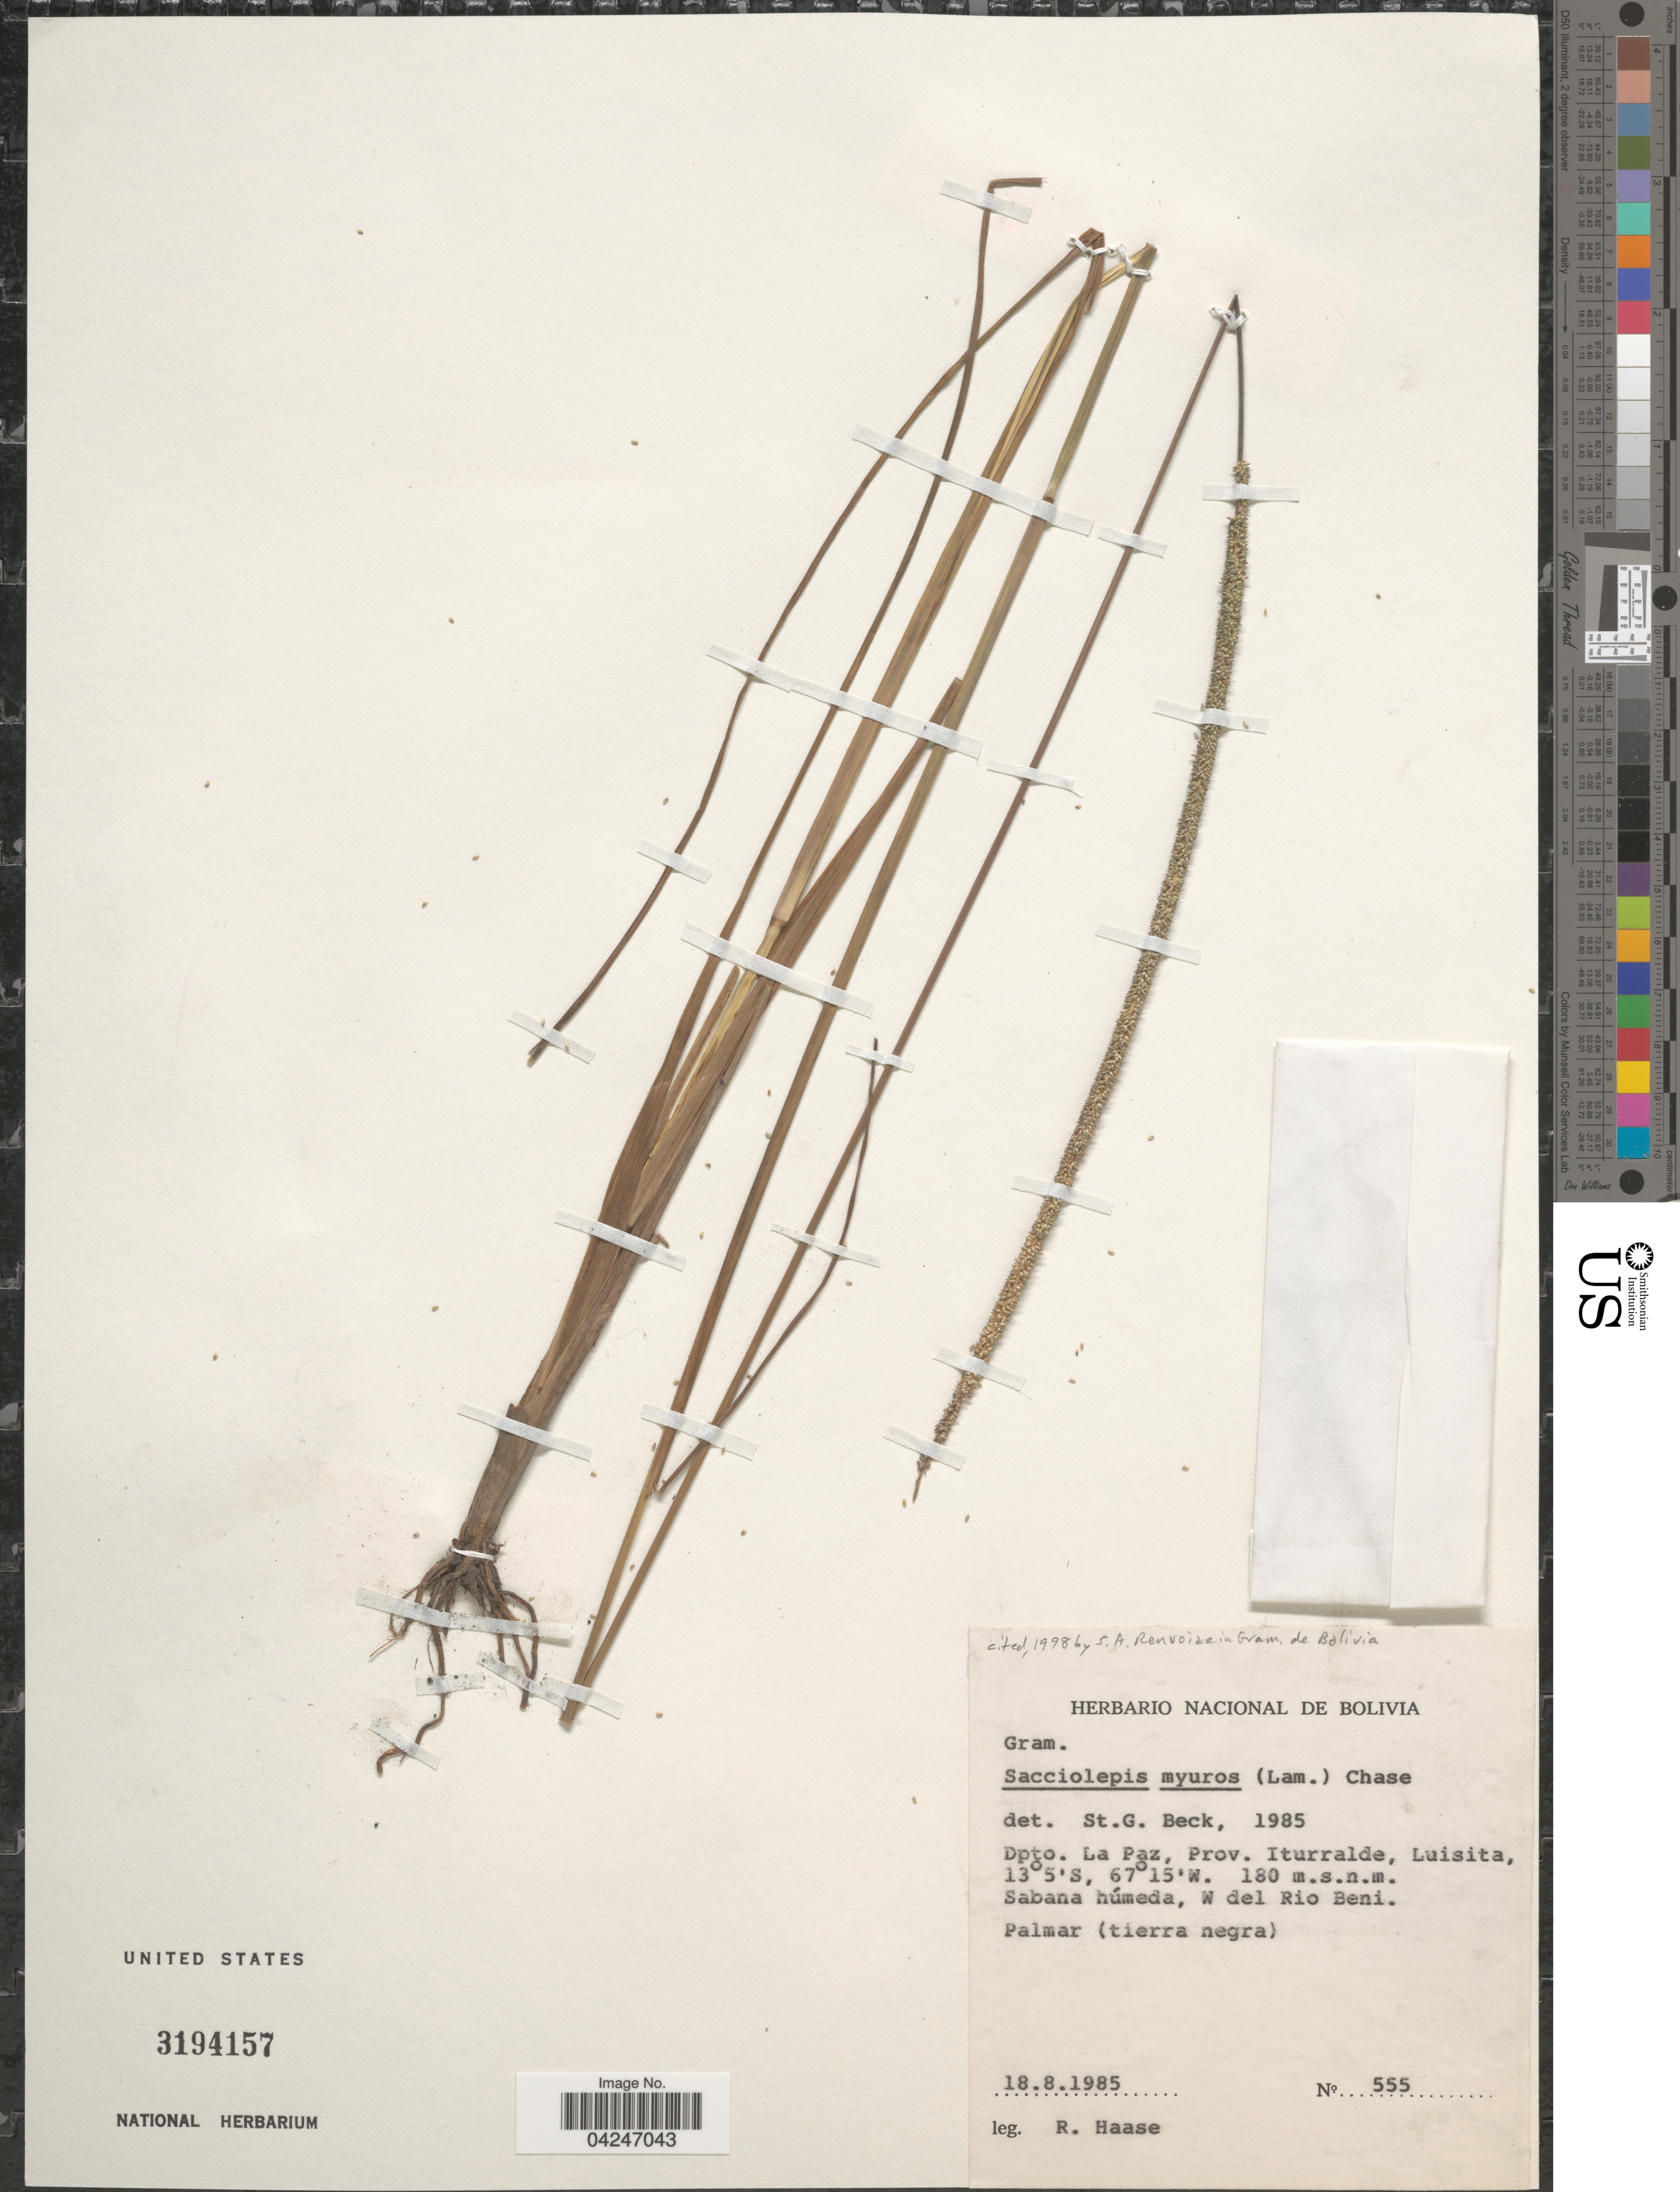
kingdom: Plantae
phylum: Tracheophyta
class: Liliopsida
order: Poales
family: Poaceae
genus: Sacciolepis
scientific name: Sacciolepis myuros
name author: (Lam.) Chase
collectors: R. Haase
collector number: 555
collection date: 1985-08-18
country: Bolivia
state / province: La Paz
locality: Dpto. La Paz, Prov. Iturralde, Luisita. Sabana húmeda, W del Rio Beni.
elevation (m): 180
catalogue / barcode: US 3194157